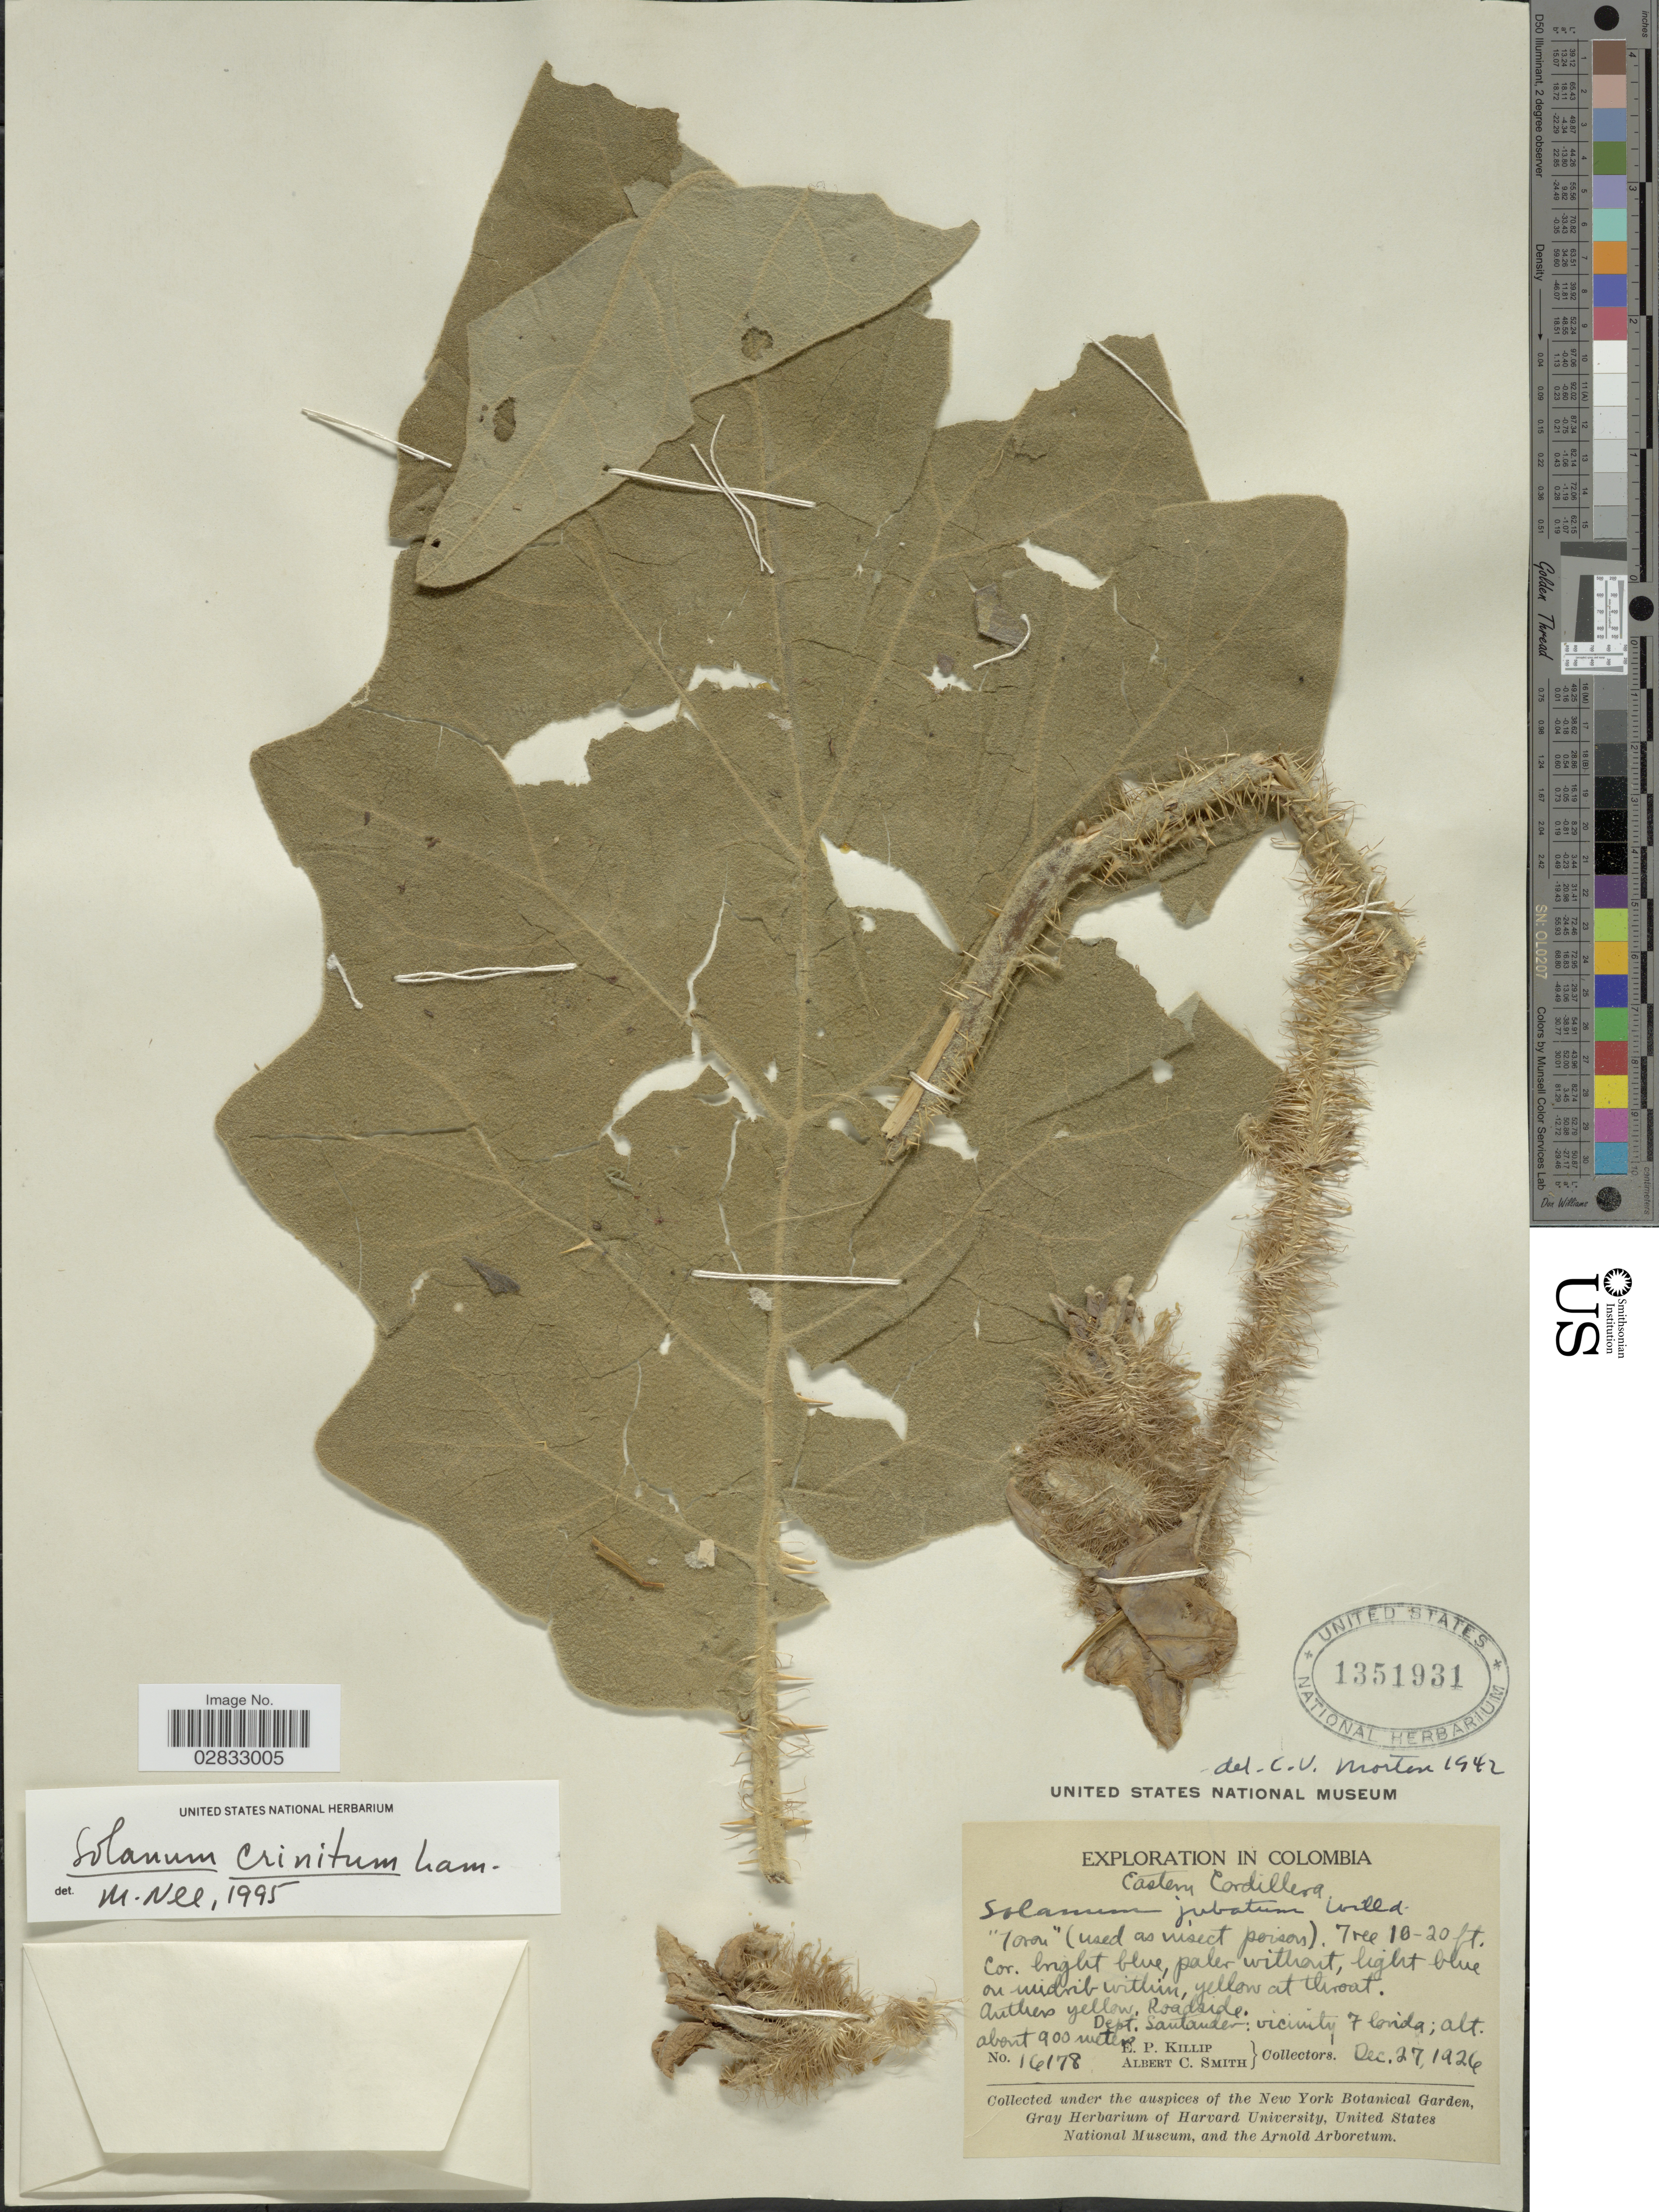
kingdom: Plantae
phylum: Tracheophyta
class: Magnoliopsida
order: Solanales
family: Solanaceae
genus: Solanum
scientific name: Solanum crinitum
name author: Lam.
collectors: E. P. Killip & A. C. Smith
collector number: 16178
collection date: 1926-12-27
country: Colombia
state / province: Santander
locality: Eastern Cordillera. Dept. Santander: vicinity Florida.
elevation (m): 900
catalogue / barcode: US 1351931